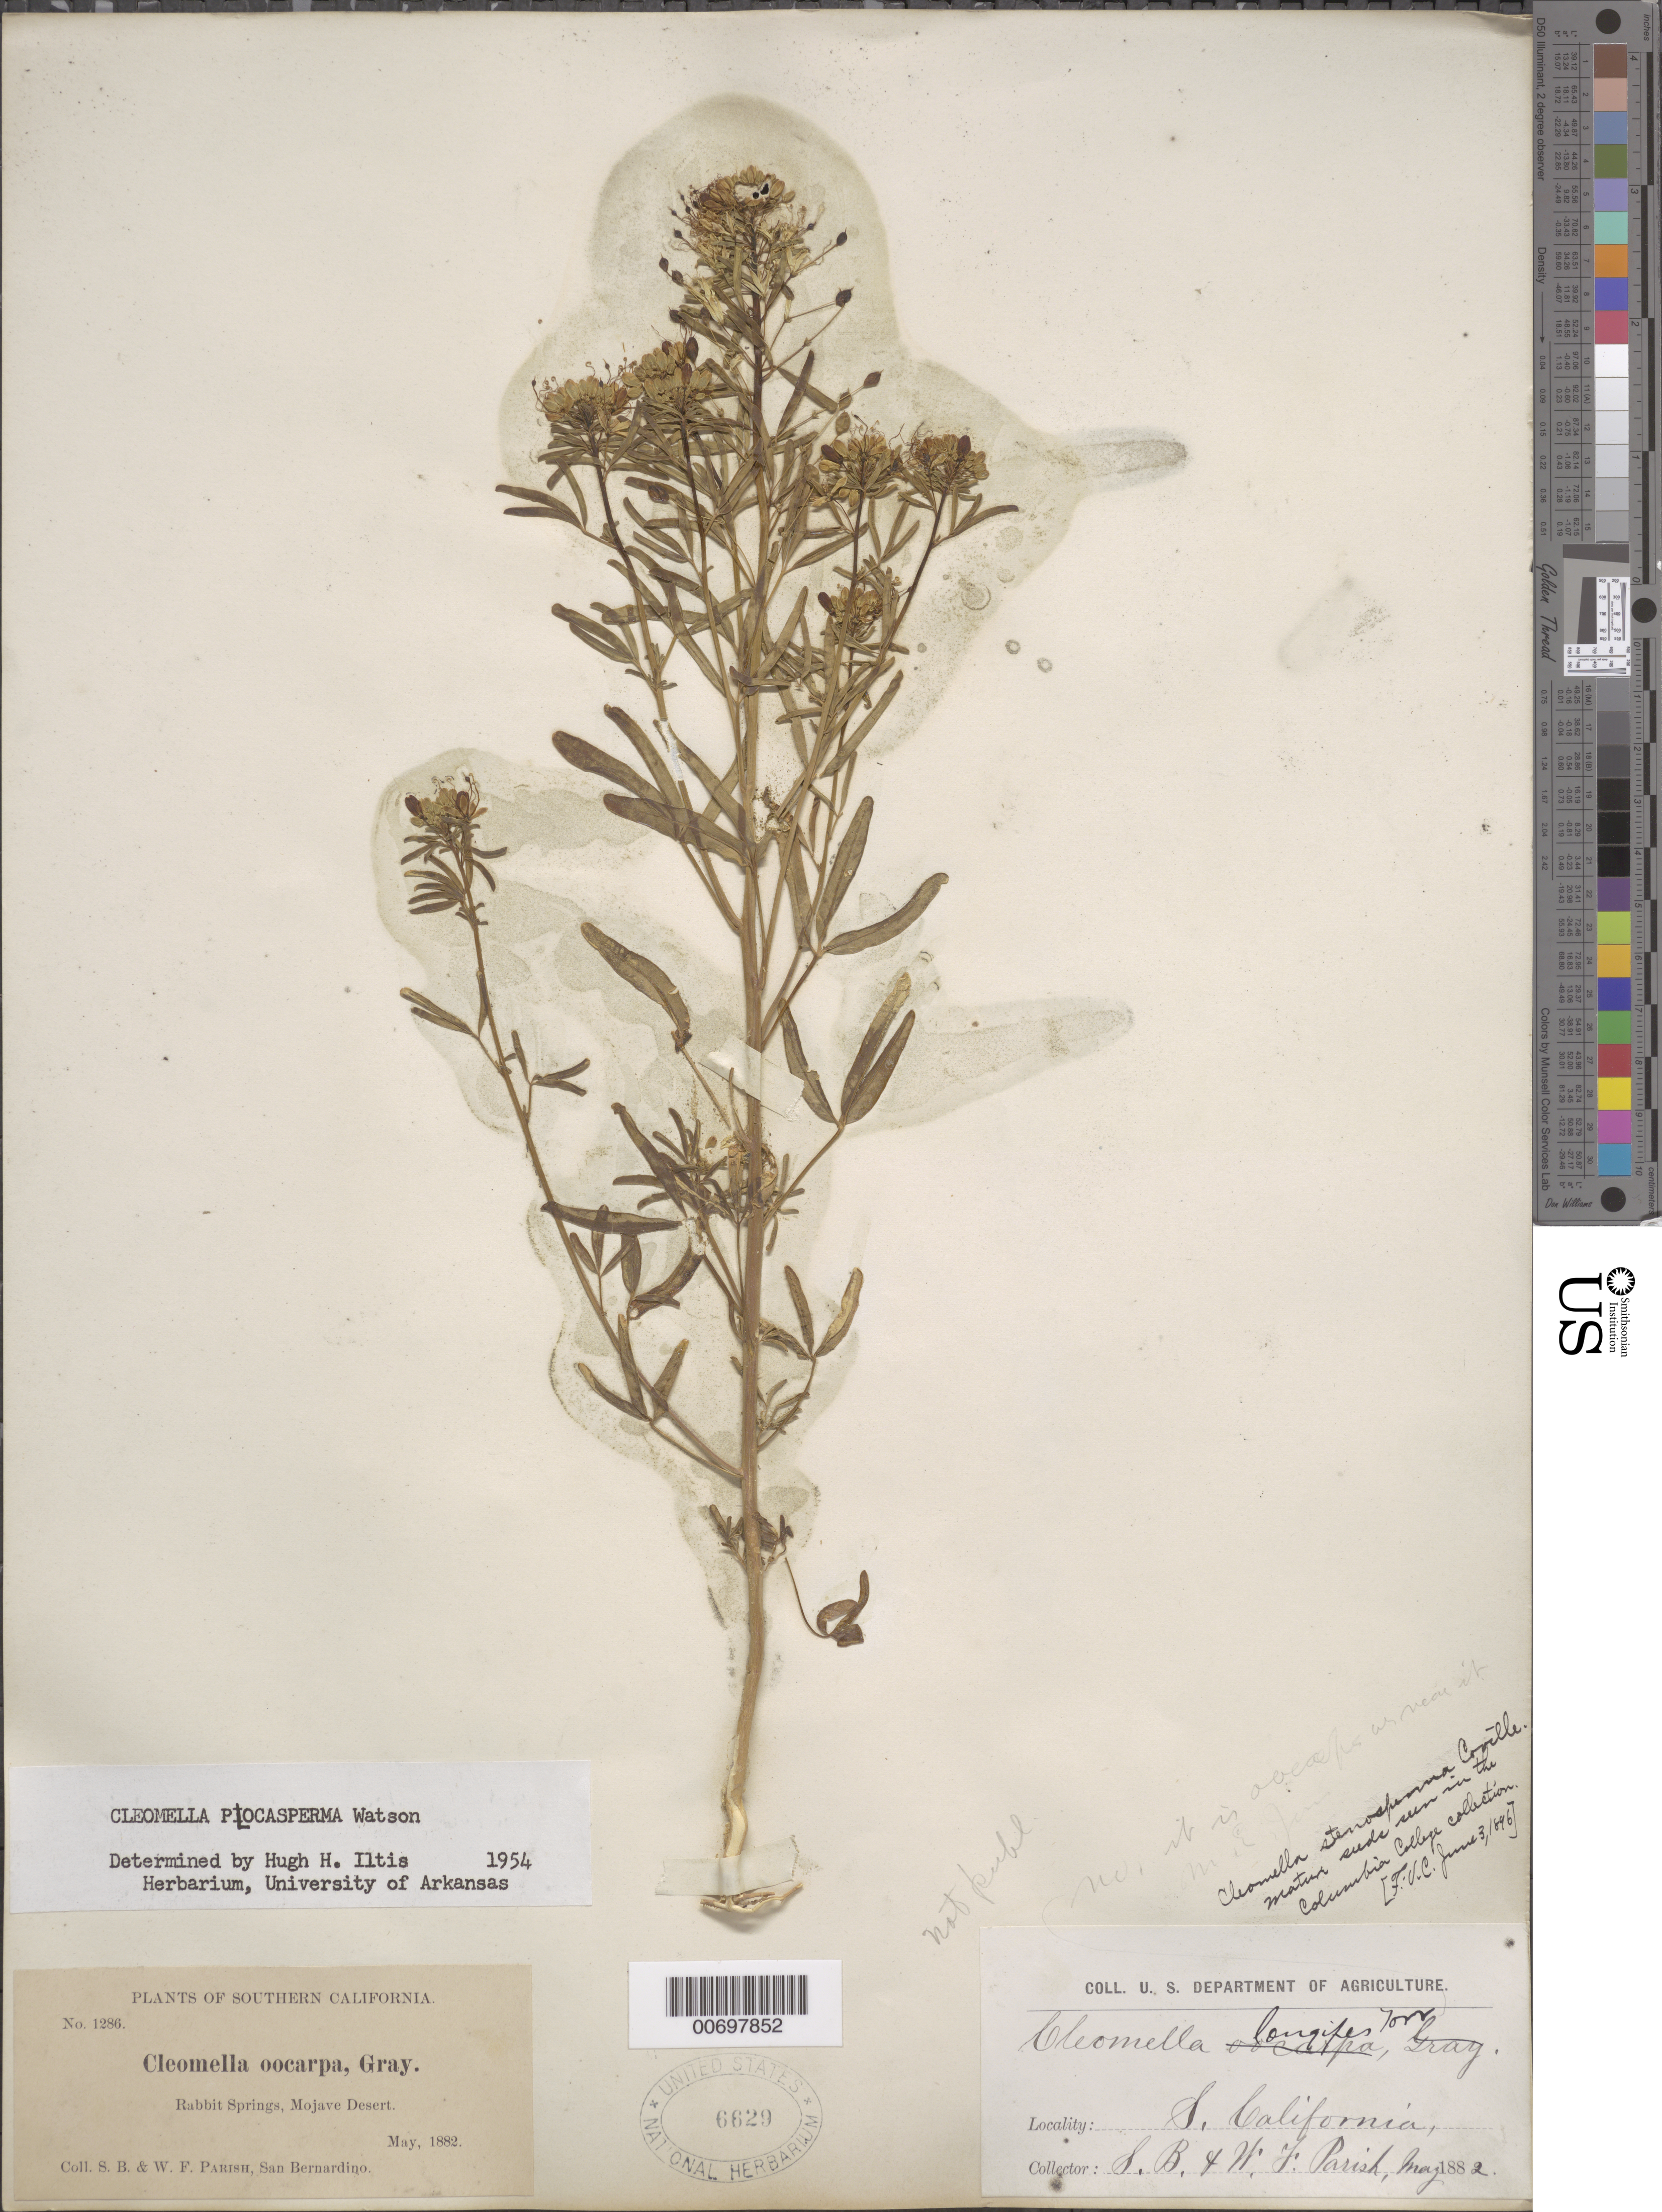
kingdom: Plantae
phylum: Tracheophyta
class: Magnoliopsida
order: Brassicales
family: Cleomaceae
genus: Cleomella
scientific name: Cleomella plocasperma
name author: S. Watson in C. King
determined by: Iltis, Hugh Hellmut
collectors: S. B. Parish & W. F. Parish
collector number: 1286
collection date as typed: May 1882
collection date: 1882-05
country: United States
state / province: California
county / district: Kern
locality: Rabbit Springs, Mohave Desert.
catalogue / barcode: US 6629